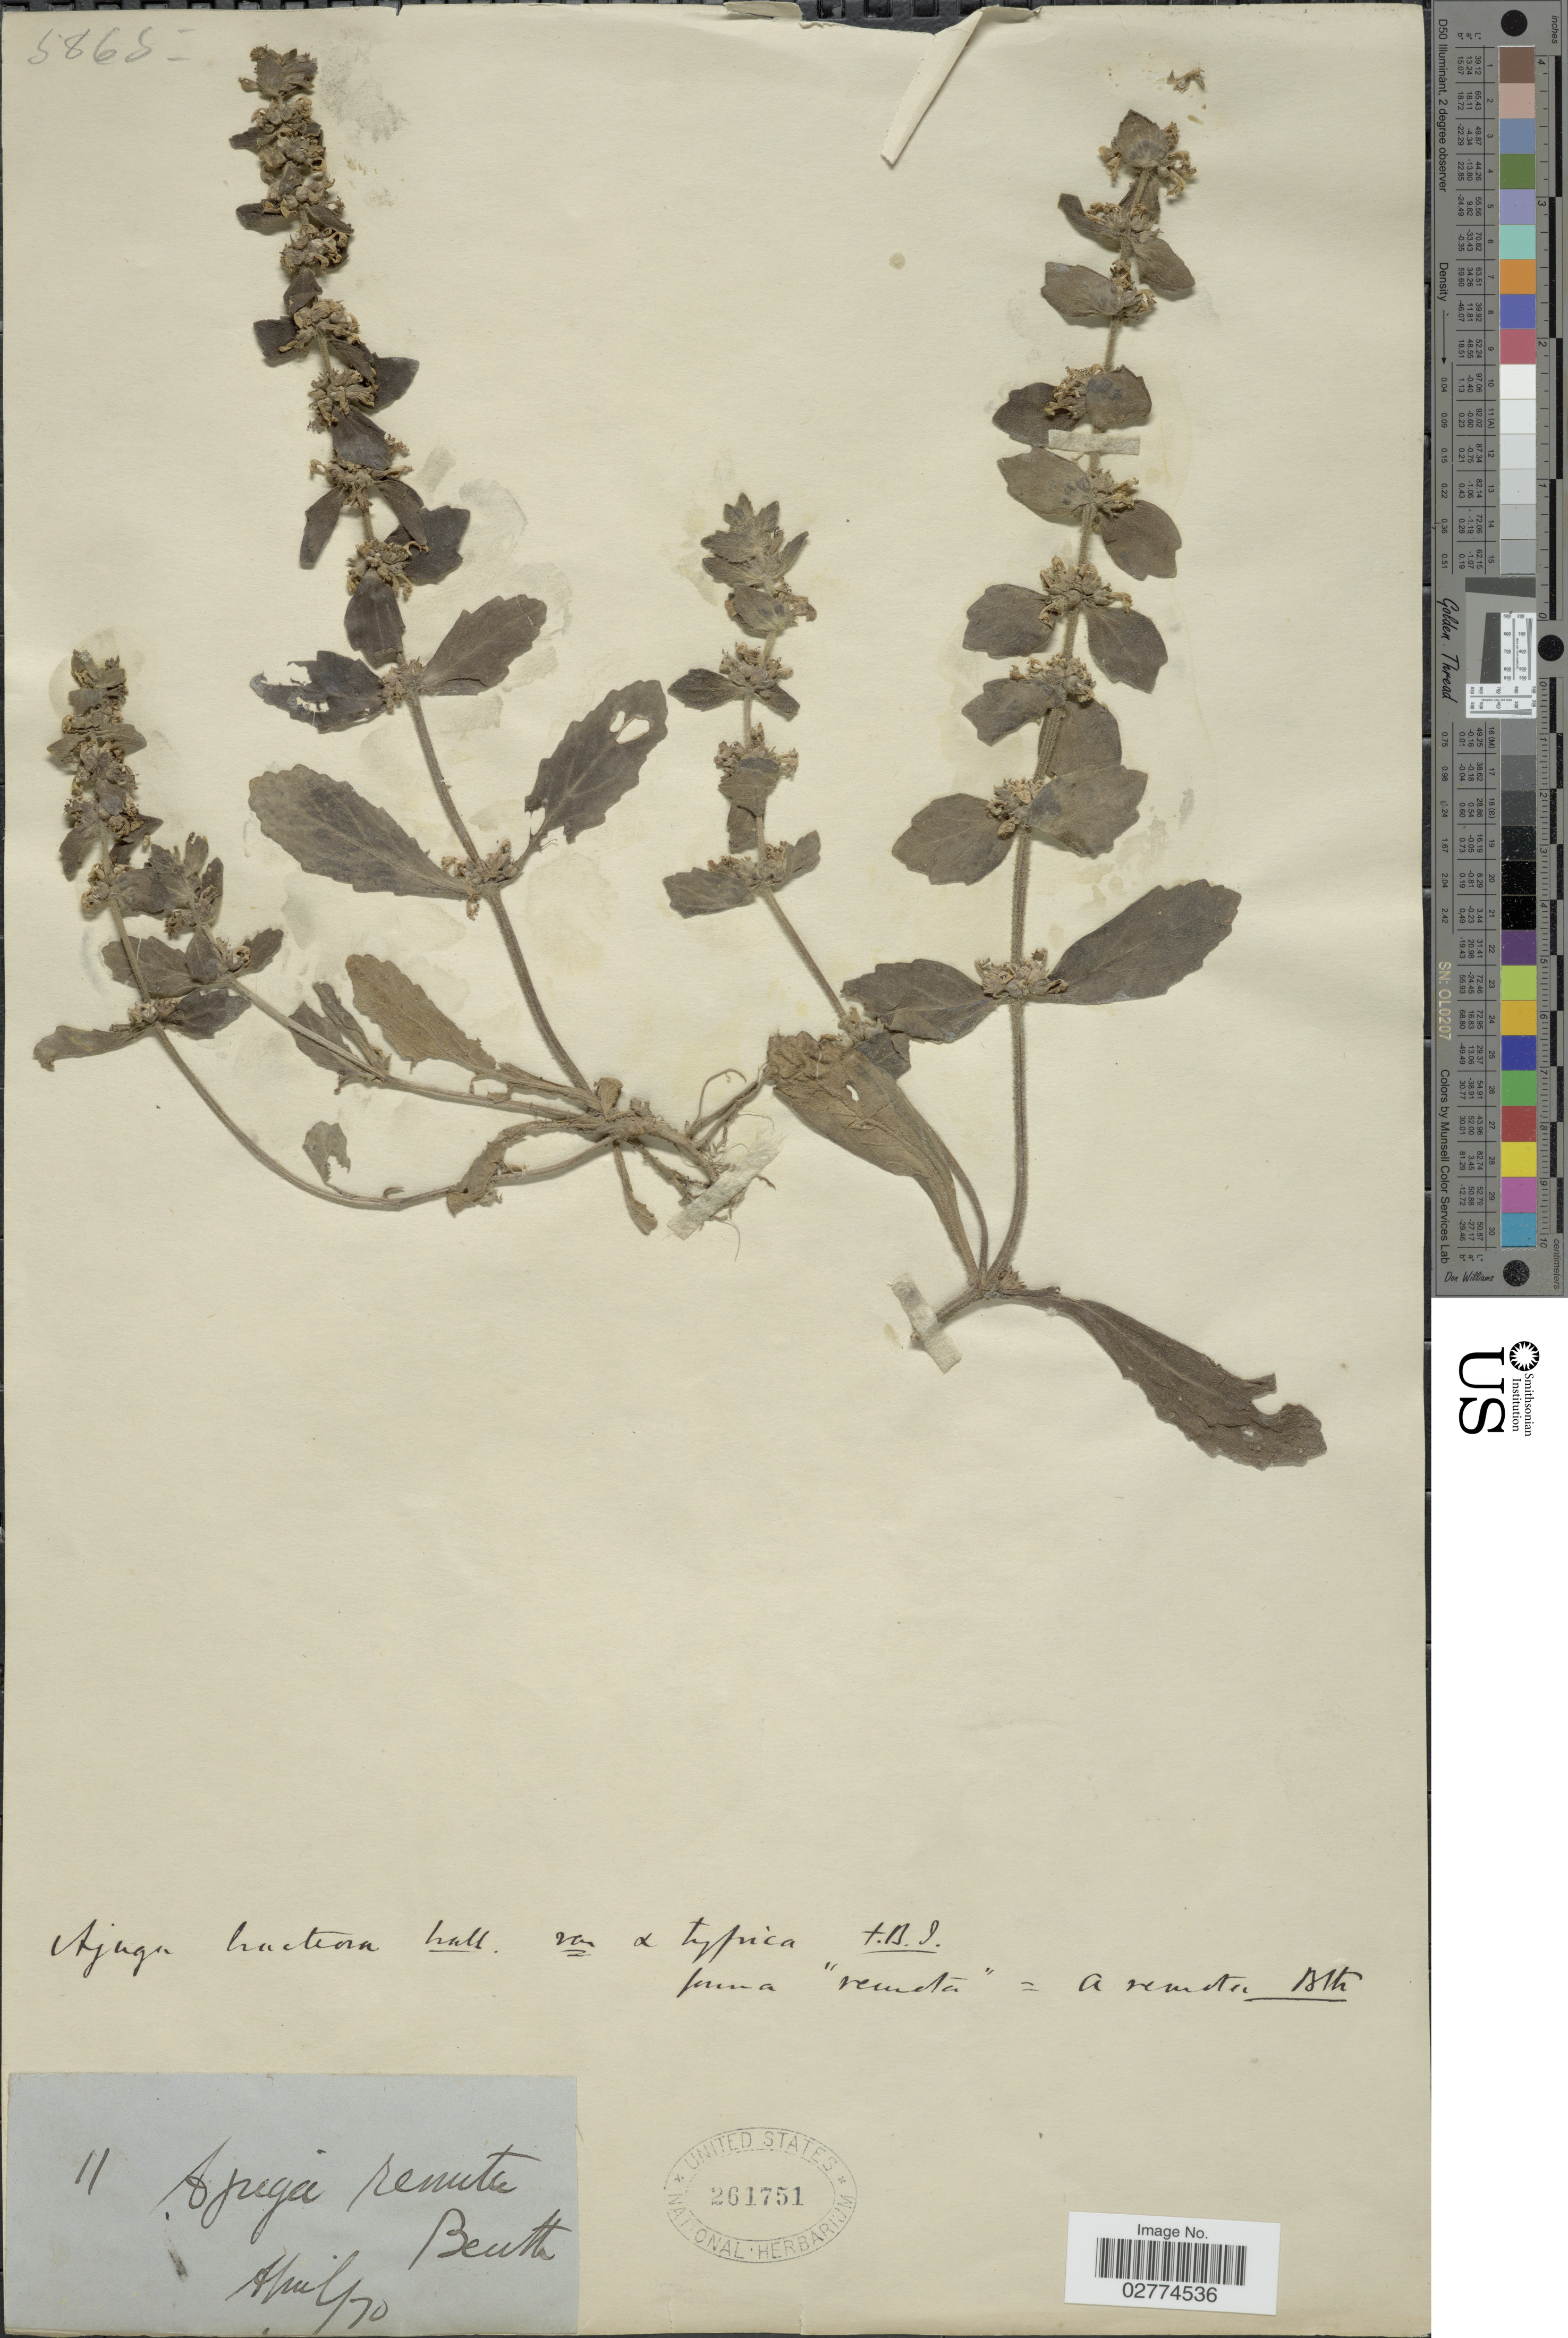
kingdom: Plantae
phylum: Tracheophyta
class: Magnoliopsida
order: Lamiales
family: Lamiaceae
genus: Ajuga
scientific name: Ajuga bracteosa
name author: Wall. ex Benth.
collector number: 11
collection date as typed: Transcribed d/m/y: /4/70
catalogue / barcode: US 261751